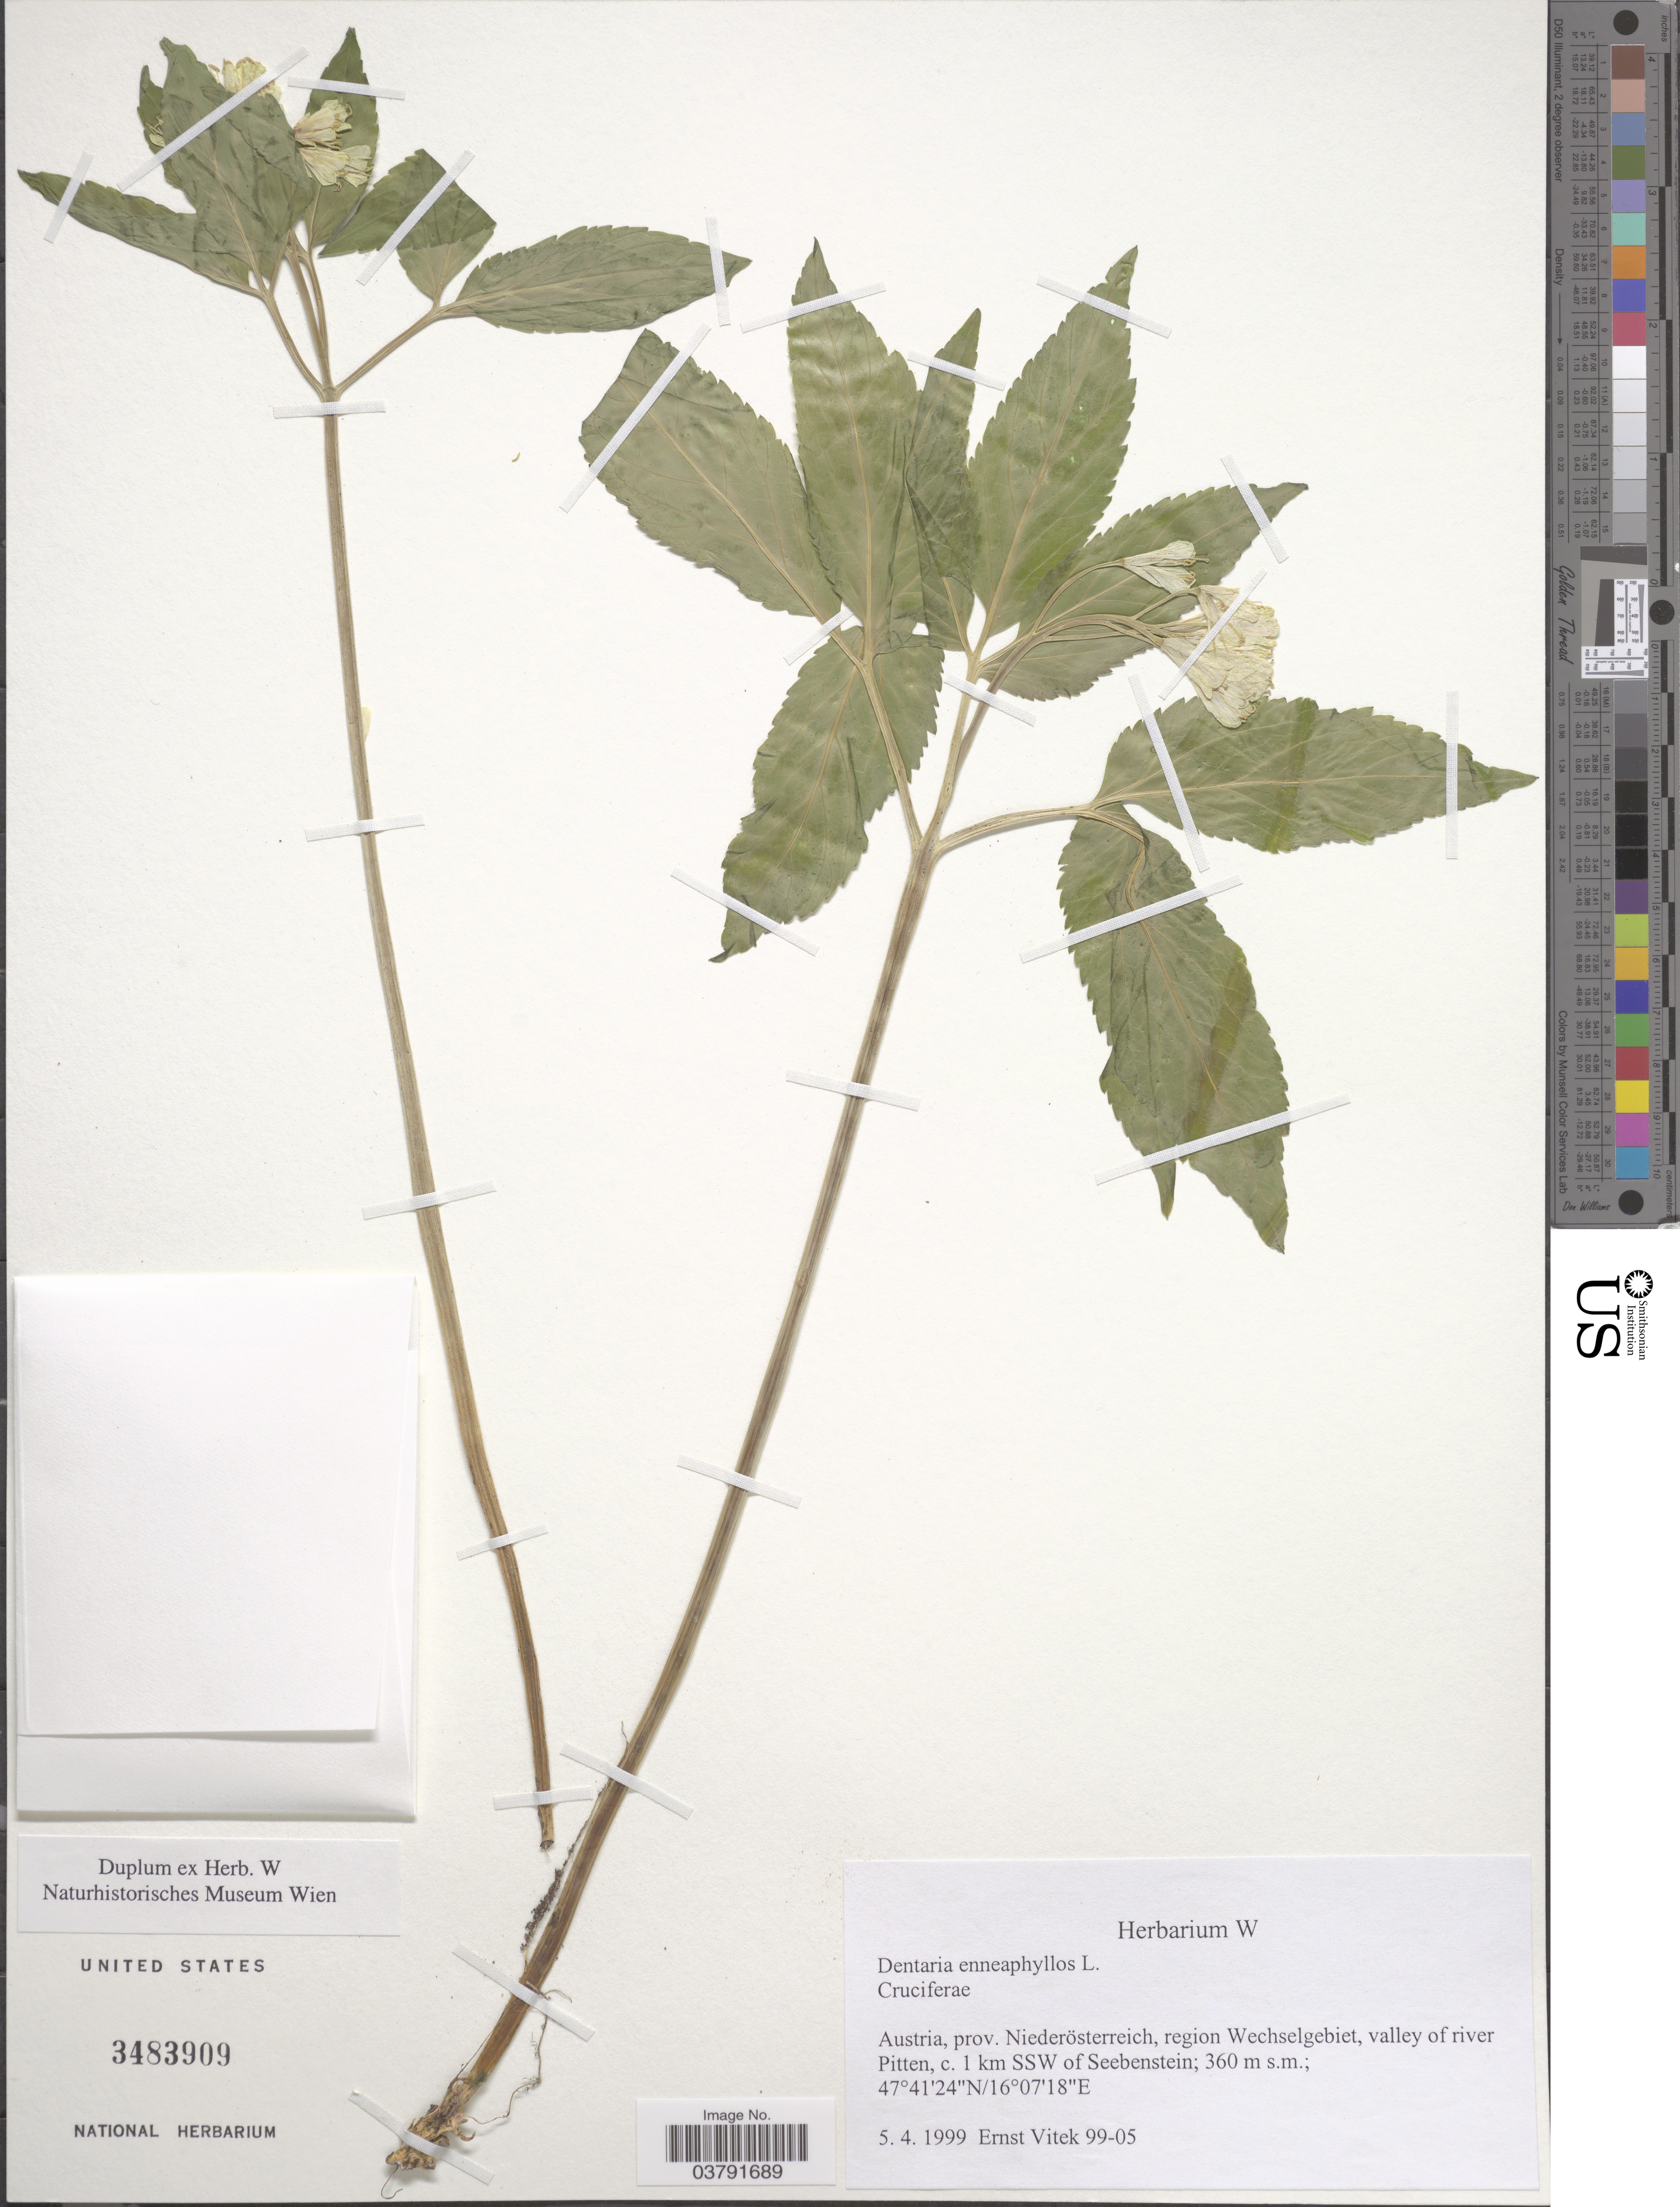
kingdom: Plantae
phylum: Tracheophyta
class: Magnoliopsida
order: Brassicales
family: Brassicaceae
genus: Dentaria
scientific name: Dentaria enneaphyllos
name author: L.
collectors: E. Vitek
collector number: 99-05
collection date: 1999-04-05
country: Austria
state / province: Niederosterreich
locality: Region Wechselgebiet, valley of river Pitten, c. 1 km SSW of Seebenstein.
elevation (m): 360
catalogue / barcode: US 3483909